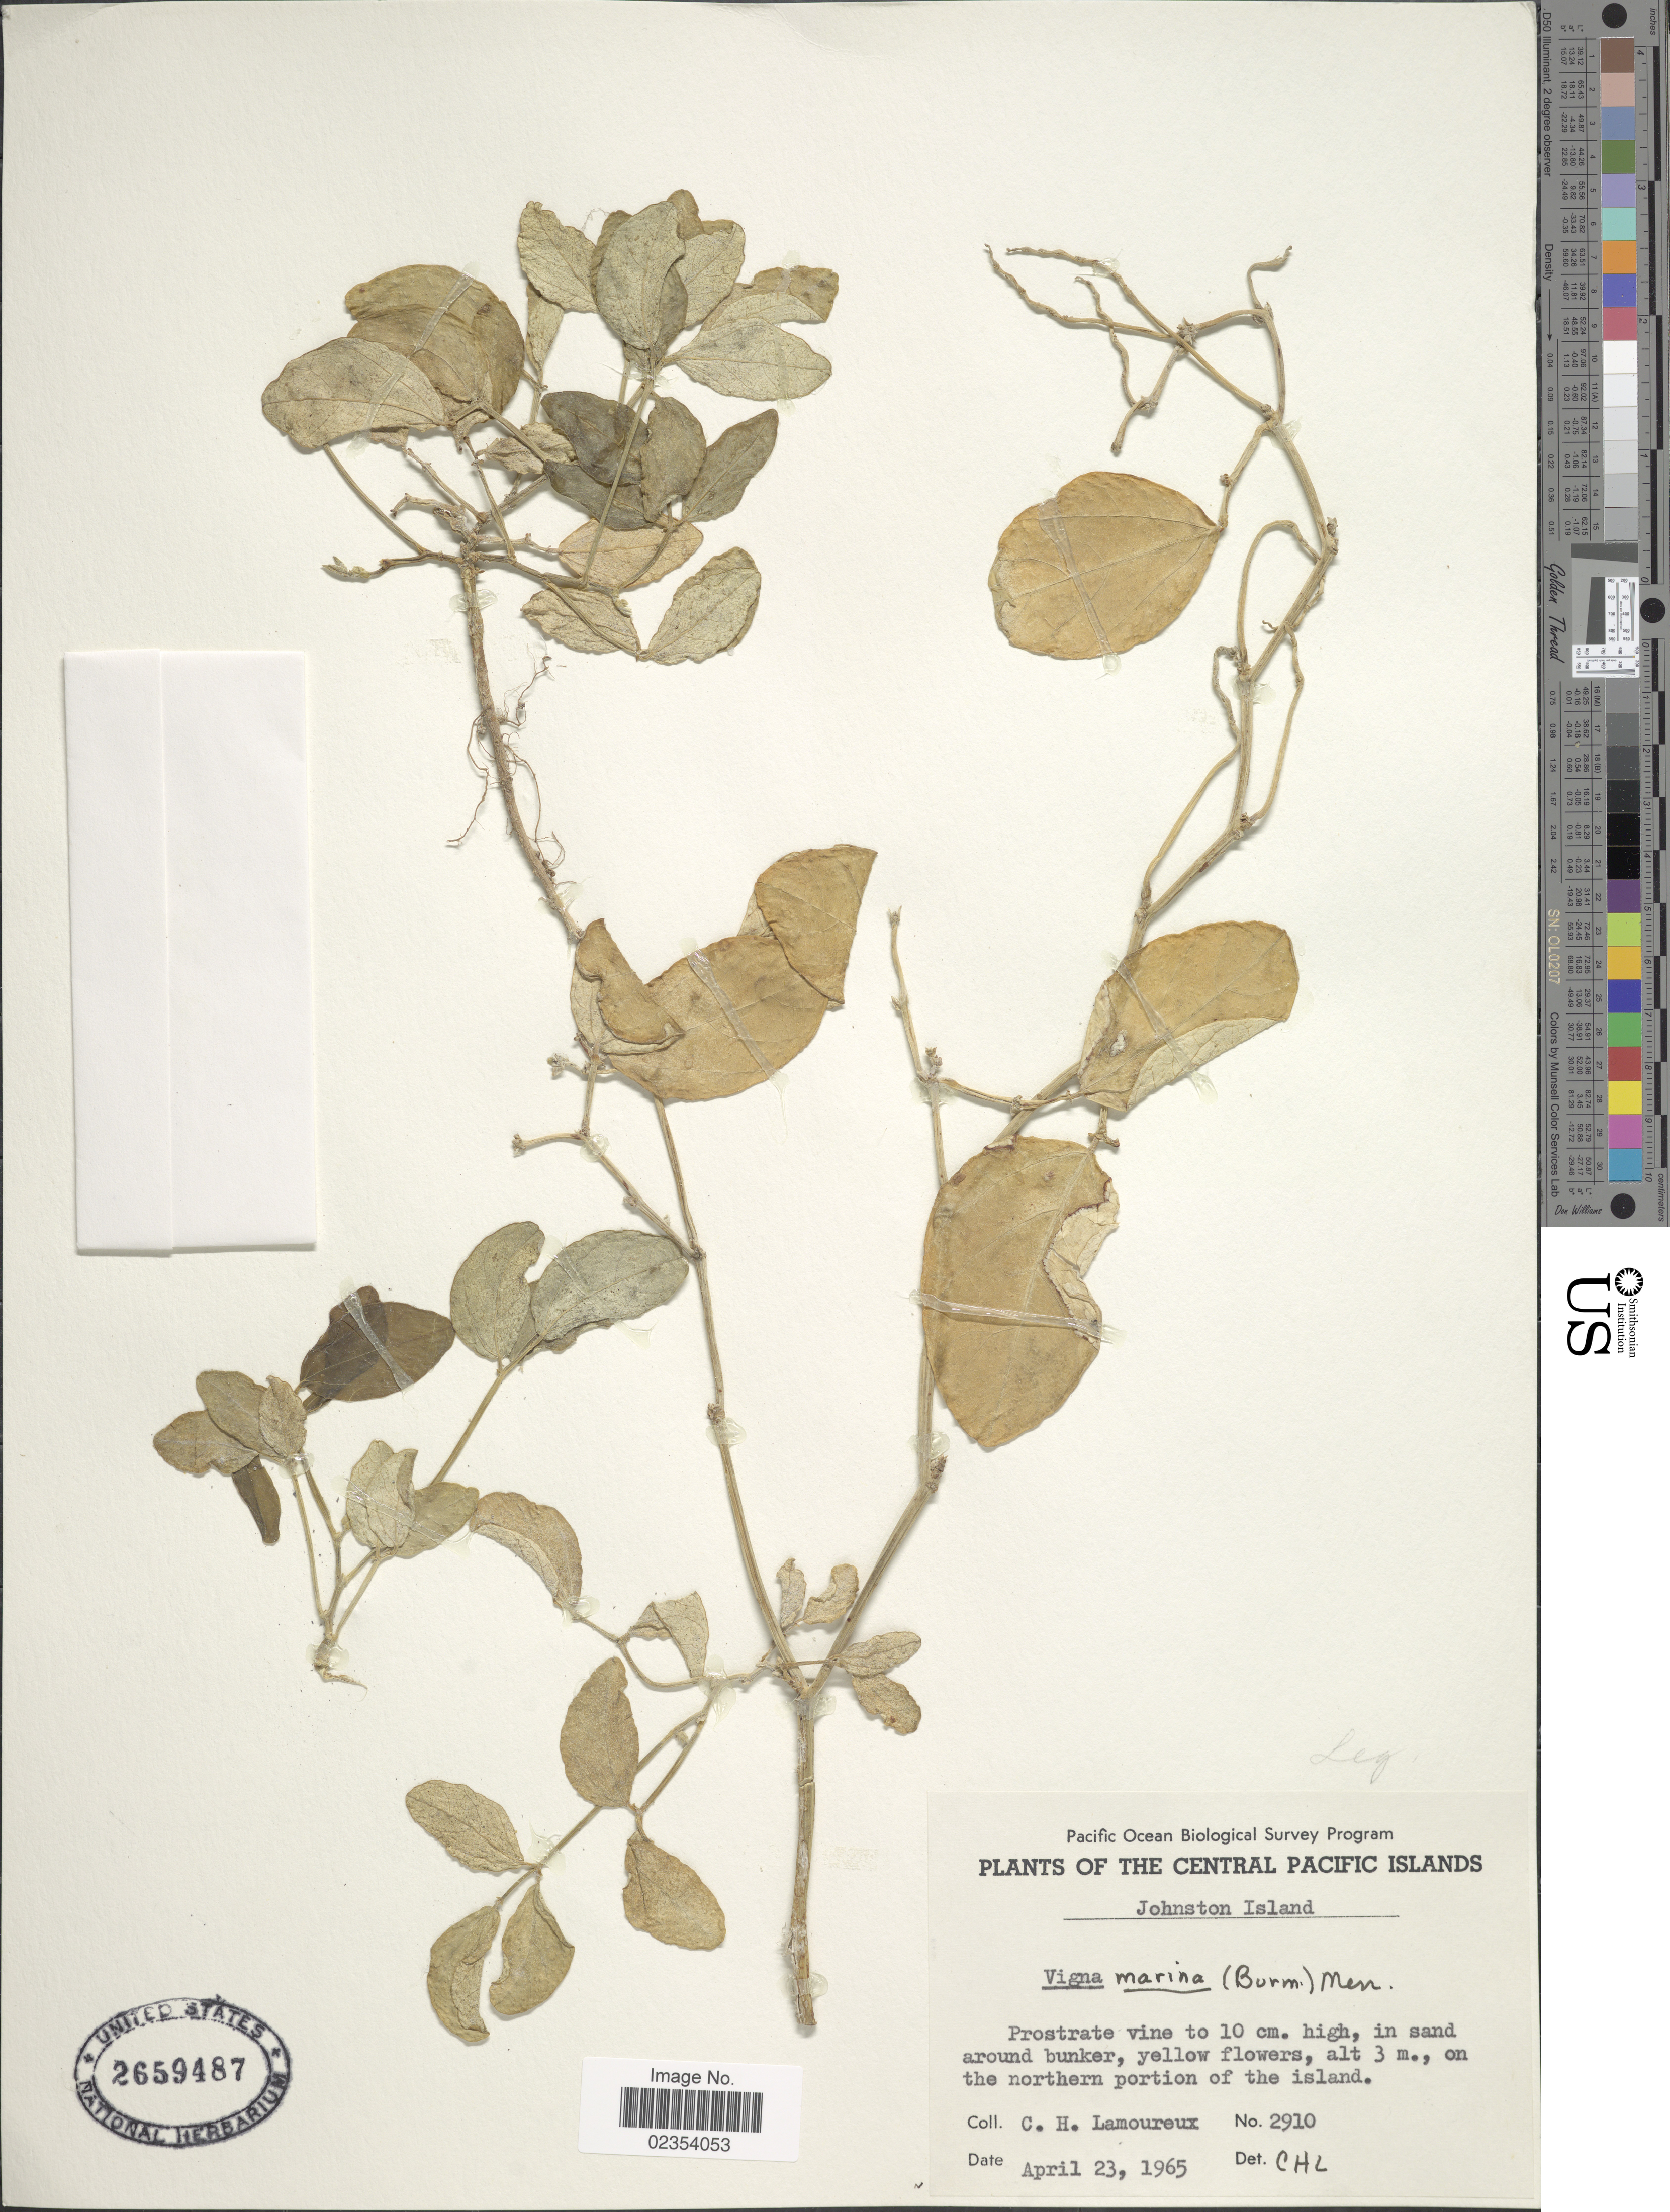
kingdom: Plantae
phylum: Tracheophyta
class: Magnoliopsida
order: Fabales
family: Fabaceae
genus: Vigna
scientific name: Vigna marina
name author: (Burm.) Merr.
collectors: C. H. Lamoureux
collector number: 2910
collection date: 1965-04-23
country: U.S. Administered Pacific Islands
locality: Central Pacific Islands. Johnston Island. The northern portion of the island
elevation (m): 3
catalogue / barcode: US 2659487